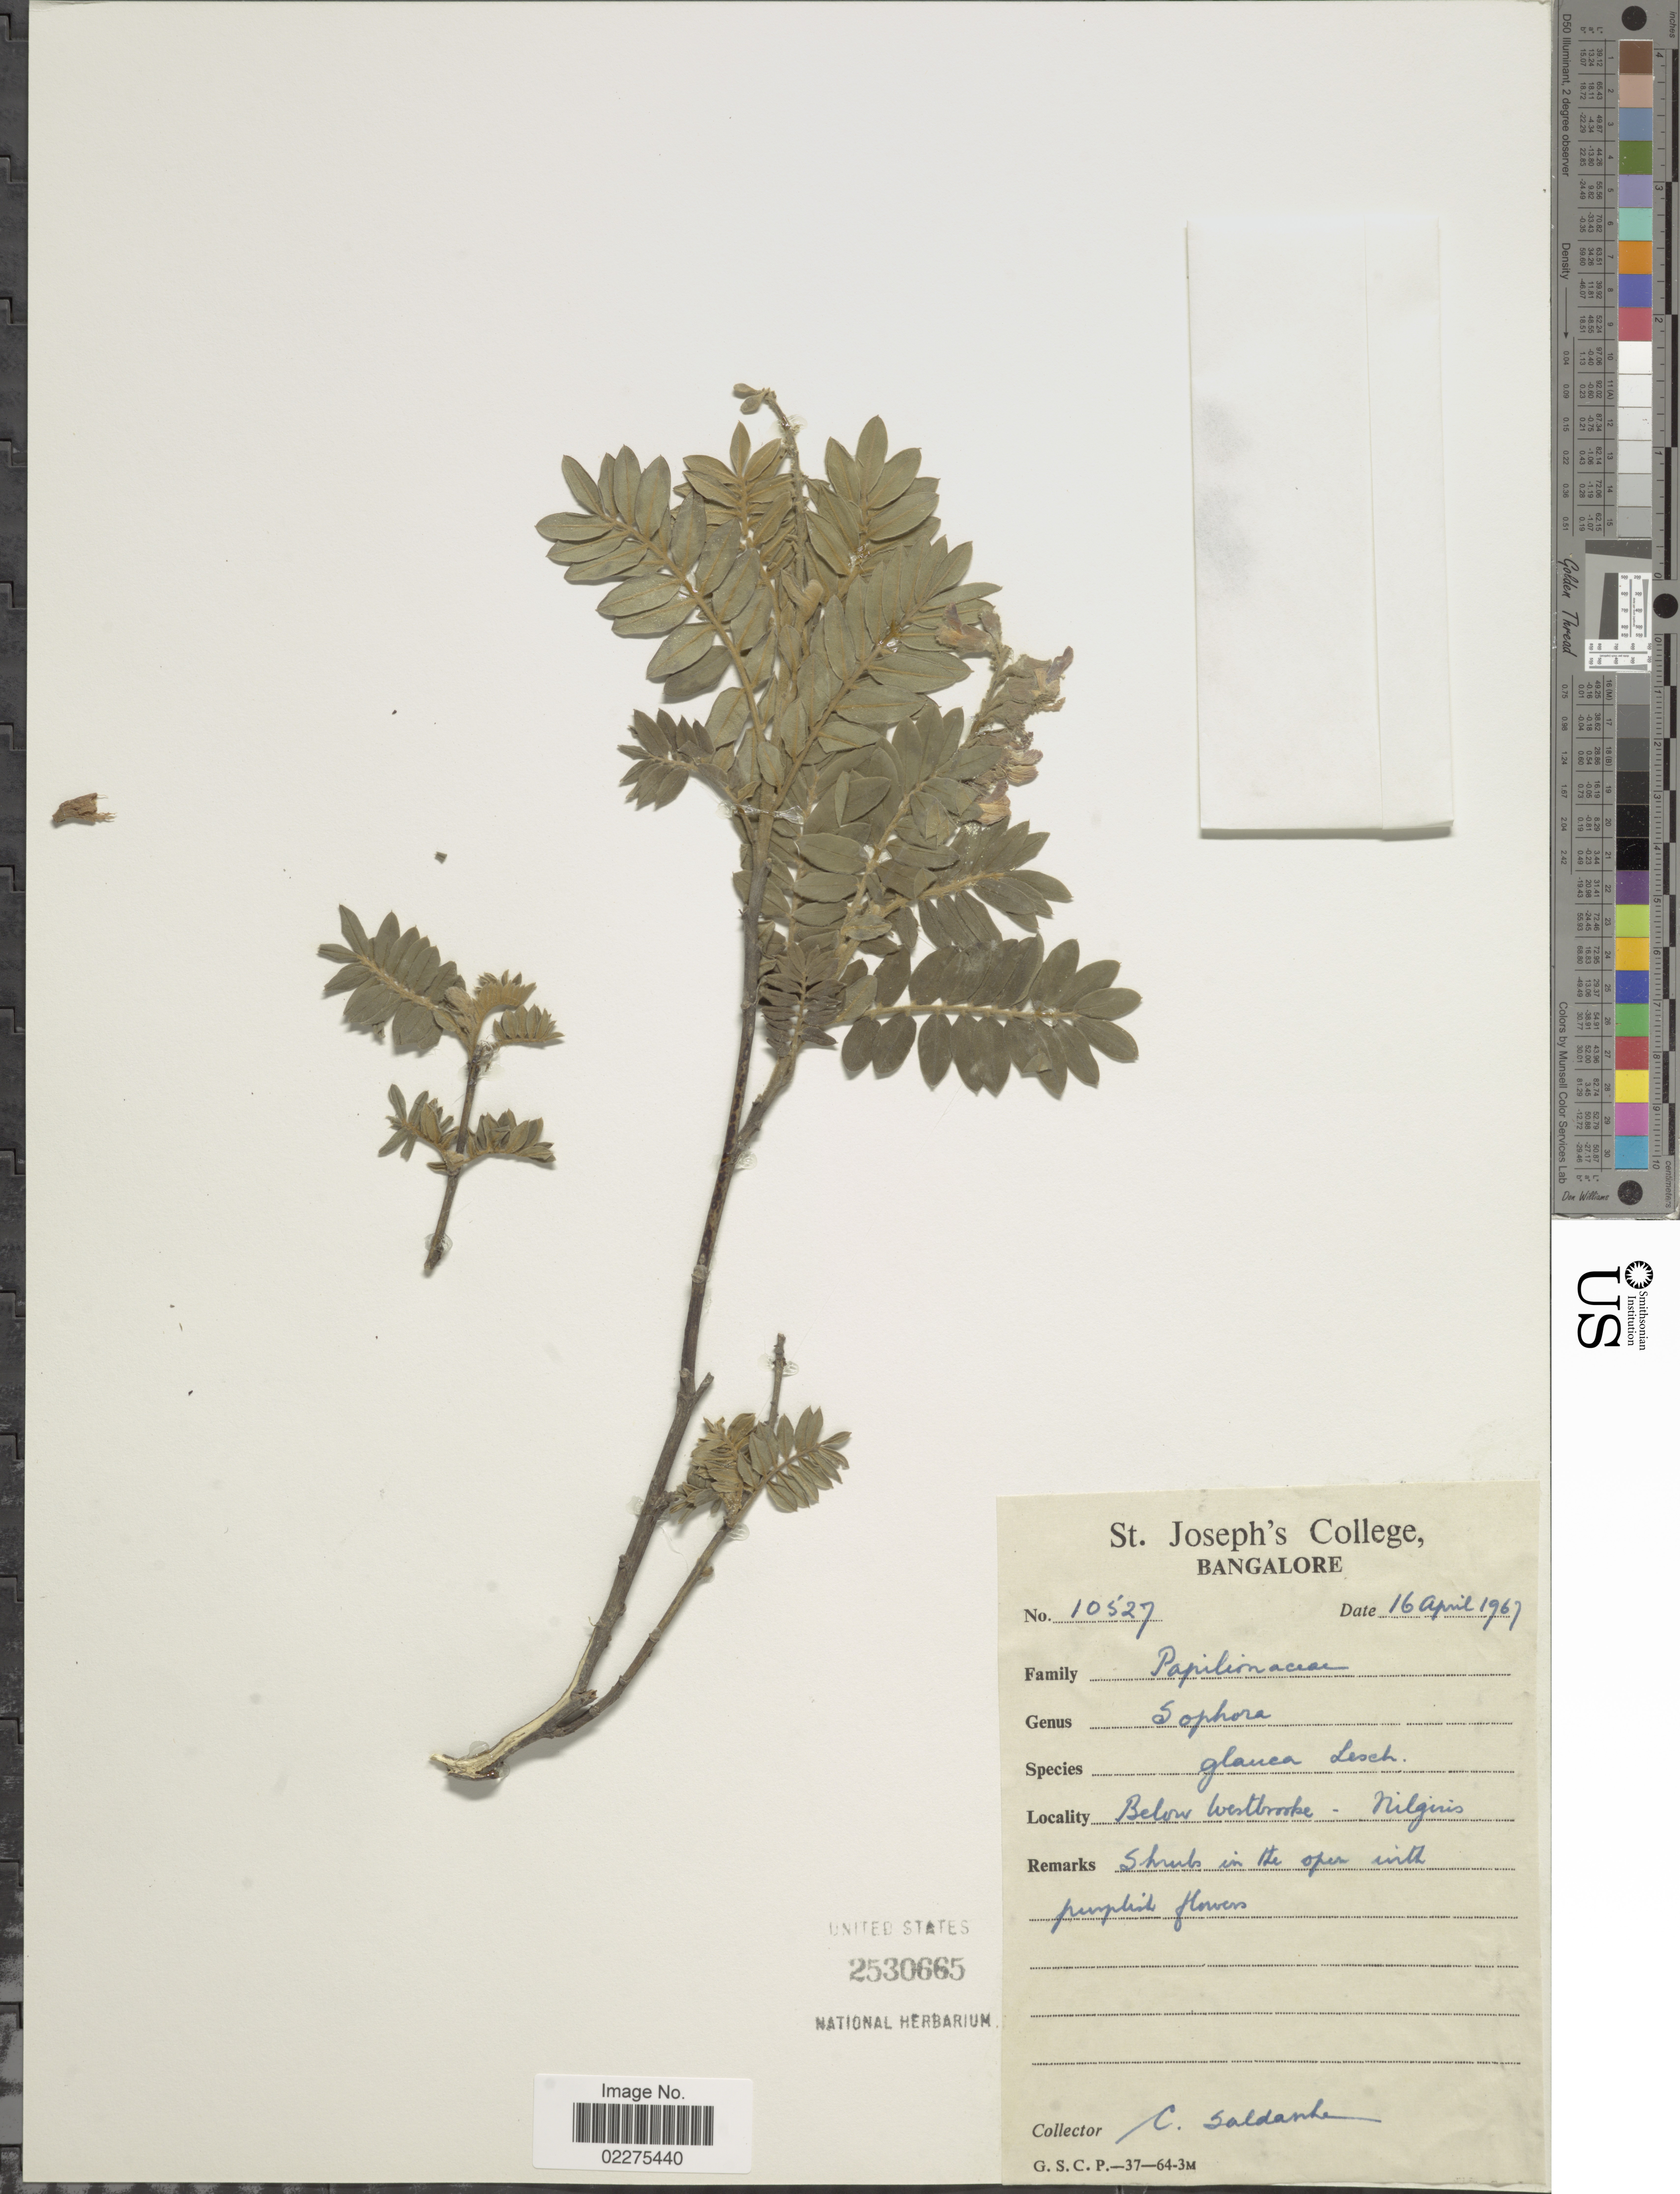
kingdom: Plantae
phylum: Tracheophyta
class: Magnoliopsida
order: Fabales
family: Fabaceae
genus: Sophora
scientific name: Sophora velutina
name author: Lindl.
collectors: C. Saldanha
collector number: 10527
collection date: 1967-04-16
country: India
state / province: Tamil Nadu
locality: Below Westbooke - Nilgiris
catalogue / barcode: US 2530665